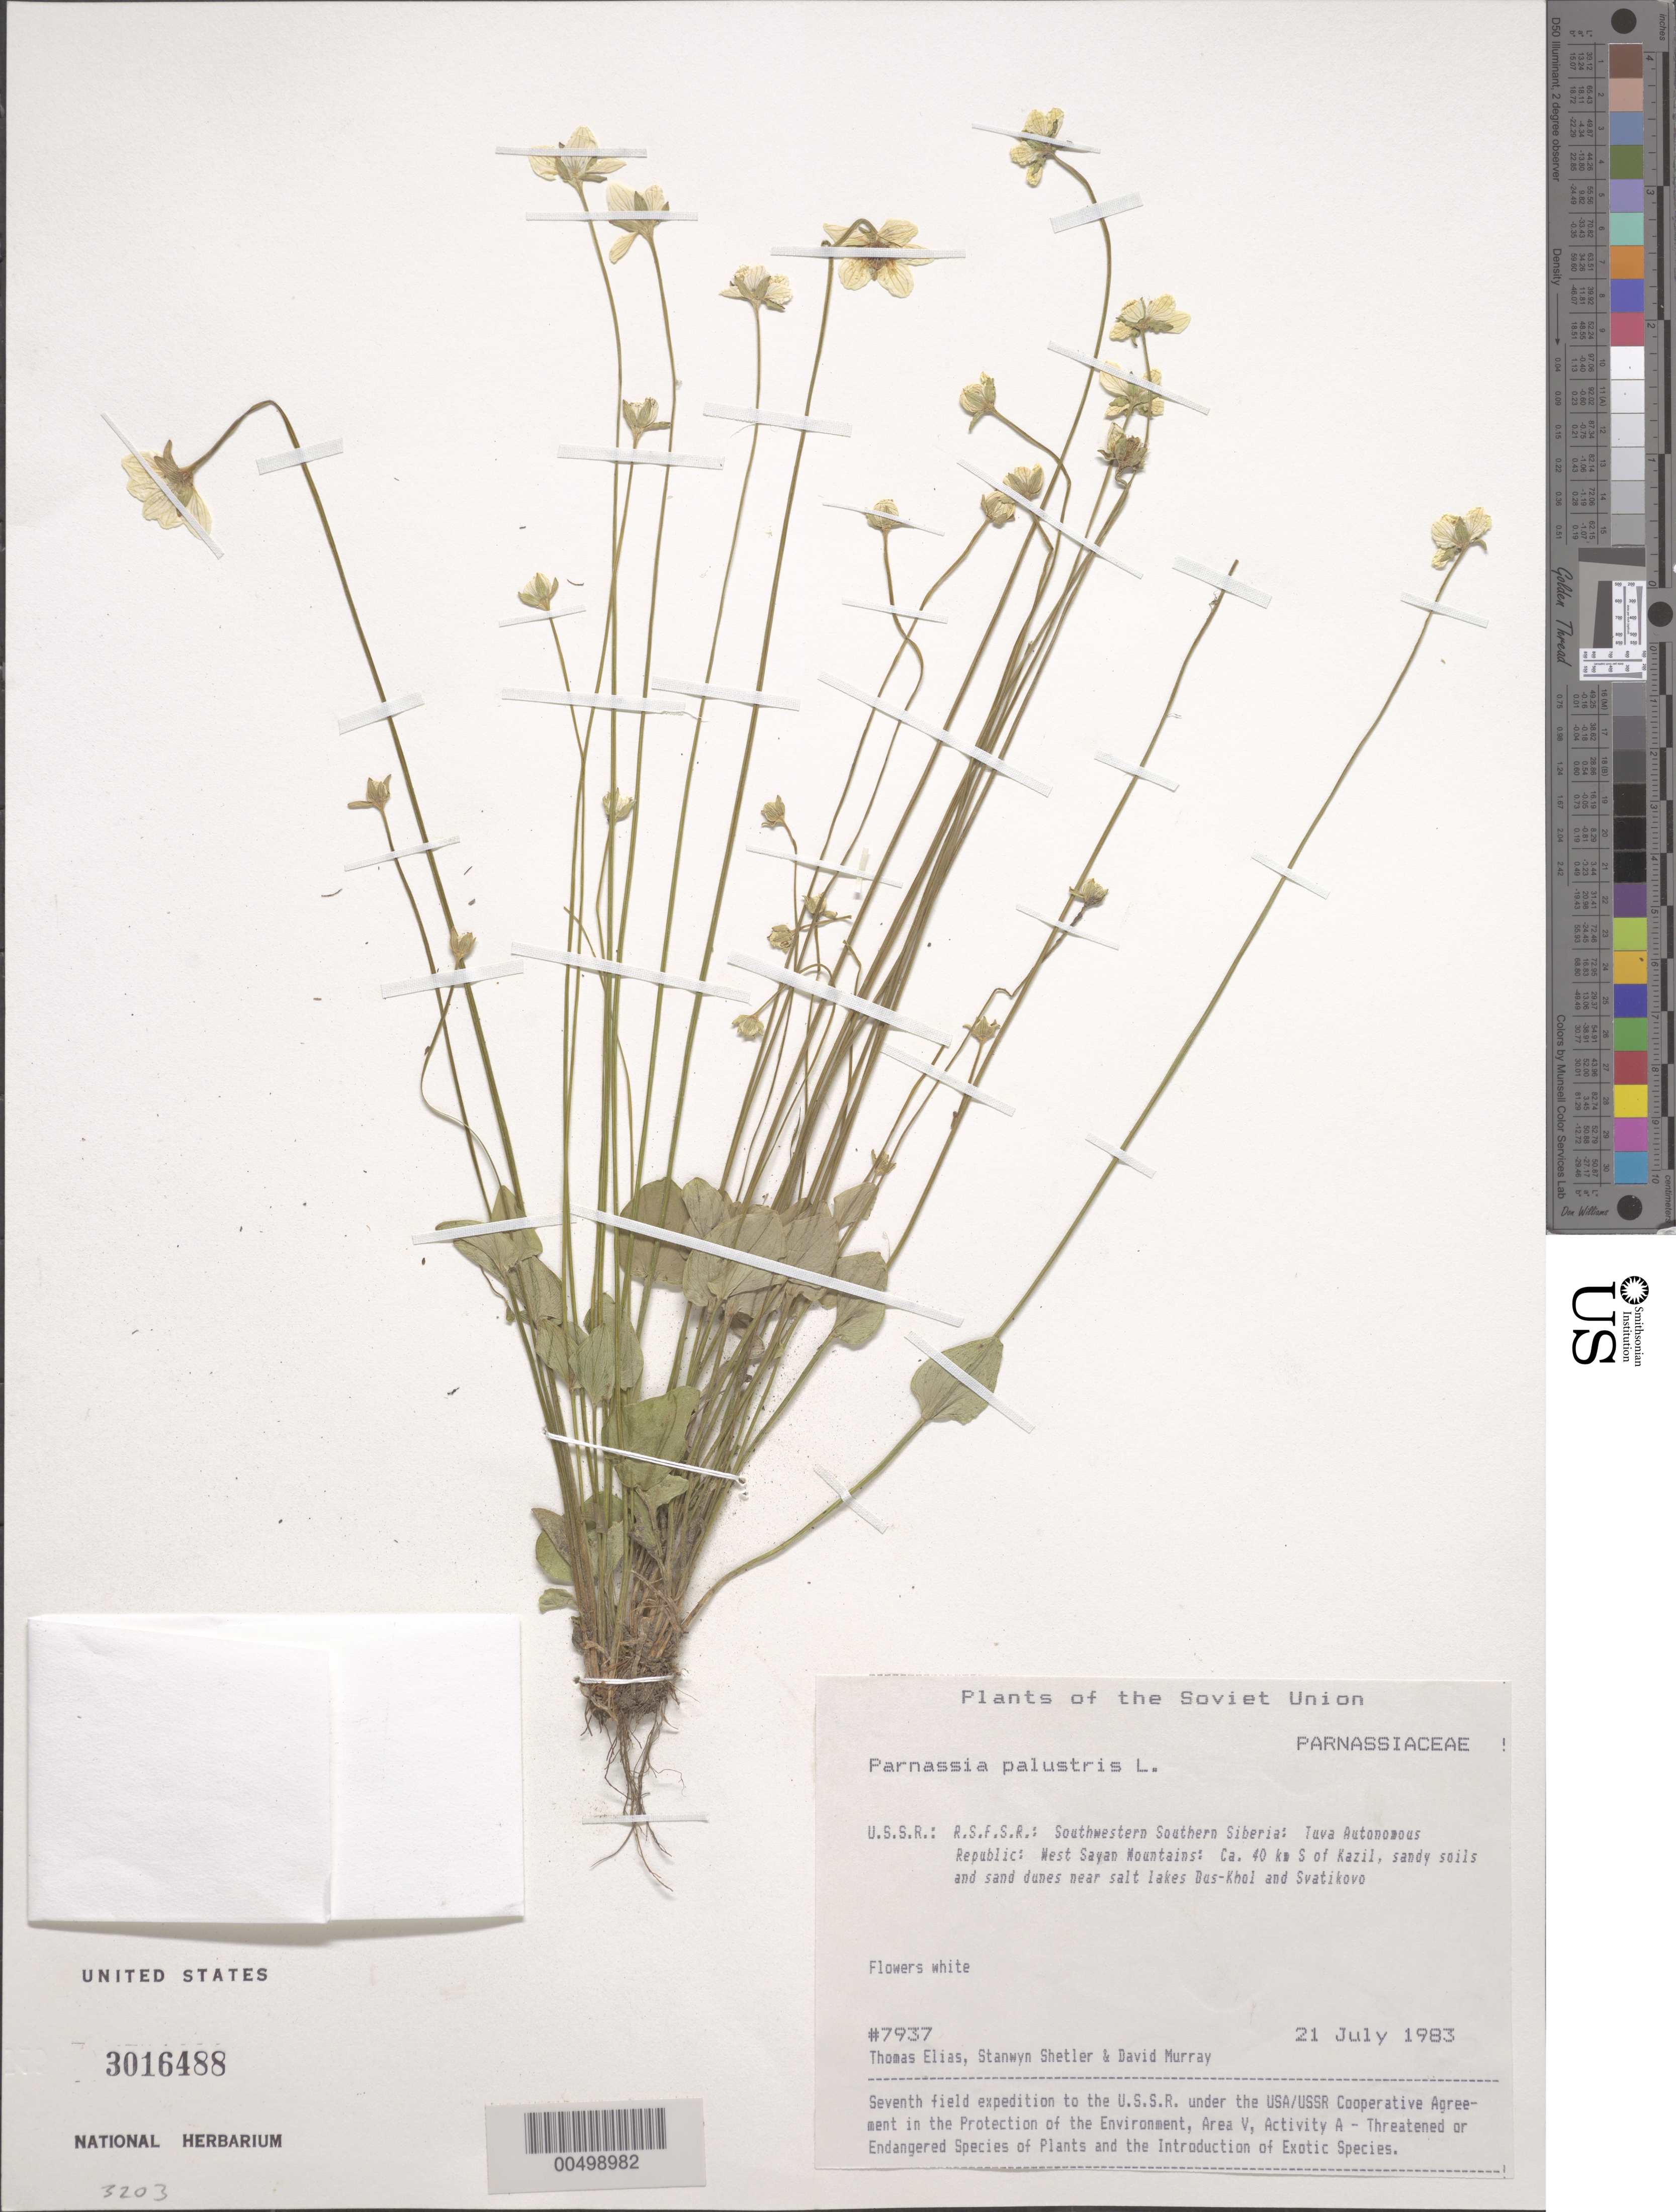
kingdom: Plantae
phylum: Tracheophyta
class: Magnoliopsida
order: Celastrales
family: Parnassiaceae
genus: Parnassia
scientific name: Parnassia palustris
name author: L.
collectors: T. Elias, S. Shetler & D. F. Murray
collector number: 7937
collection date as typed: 21 Jul 1983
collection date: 1983-07-21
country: Russian Federation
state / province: Tuva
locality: West Sayan Mountains, ca. 40 km S of Kazil [Kyzyl], near salt lakes Dus-khol and Svatikovo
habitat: sandy soils and sand dunes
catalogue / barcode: US 3016488